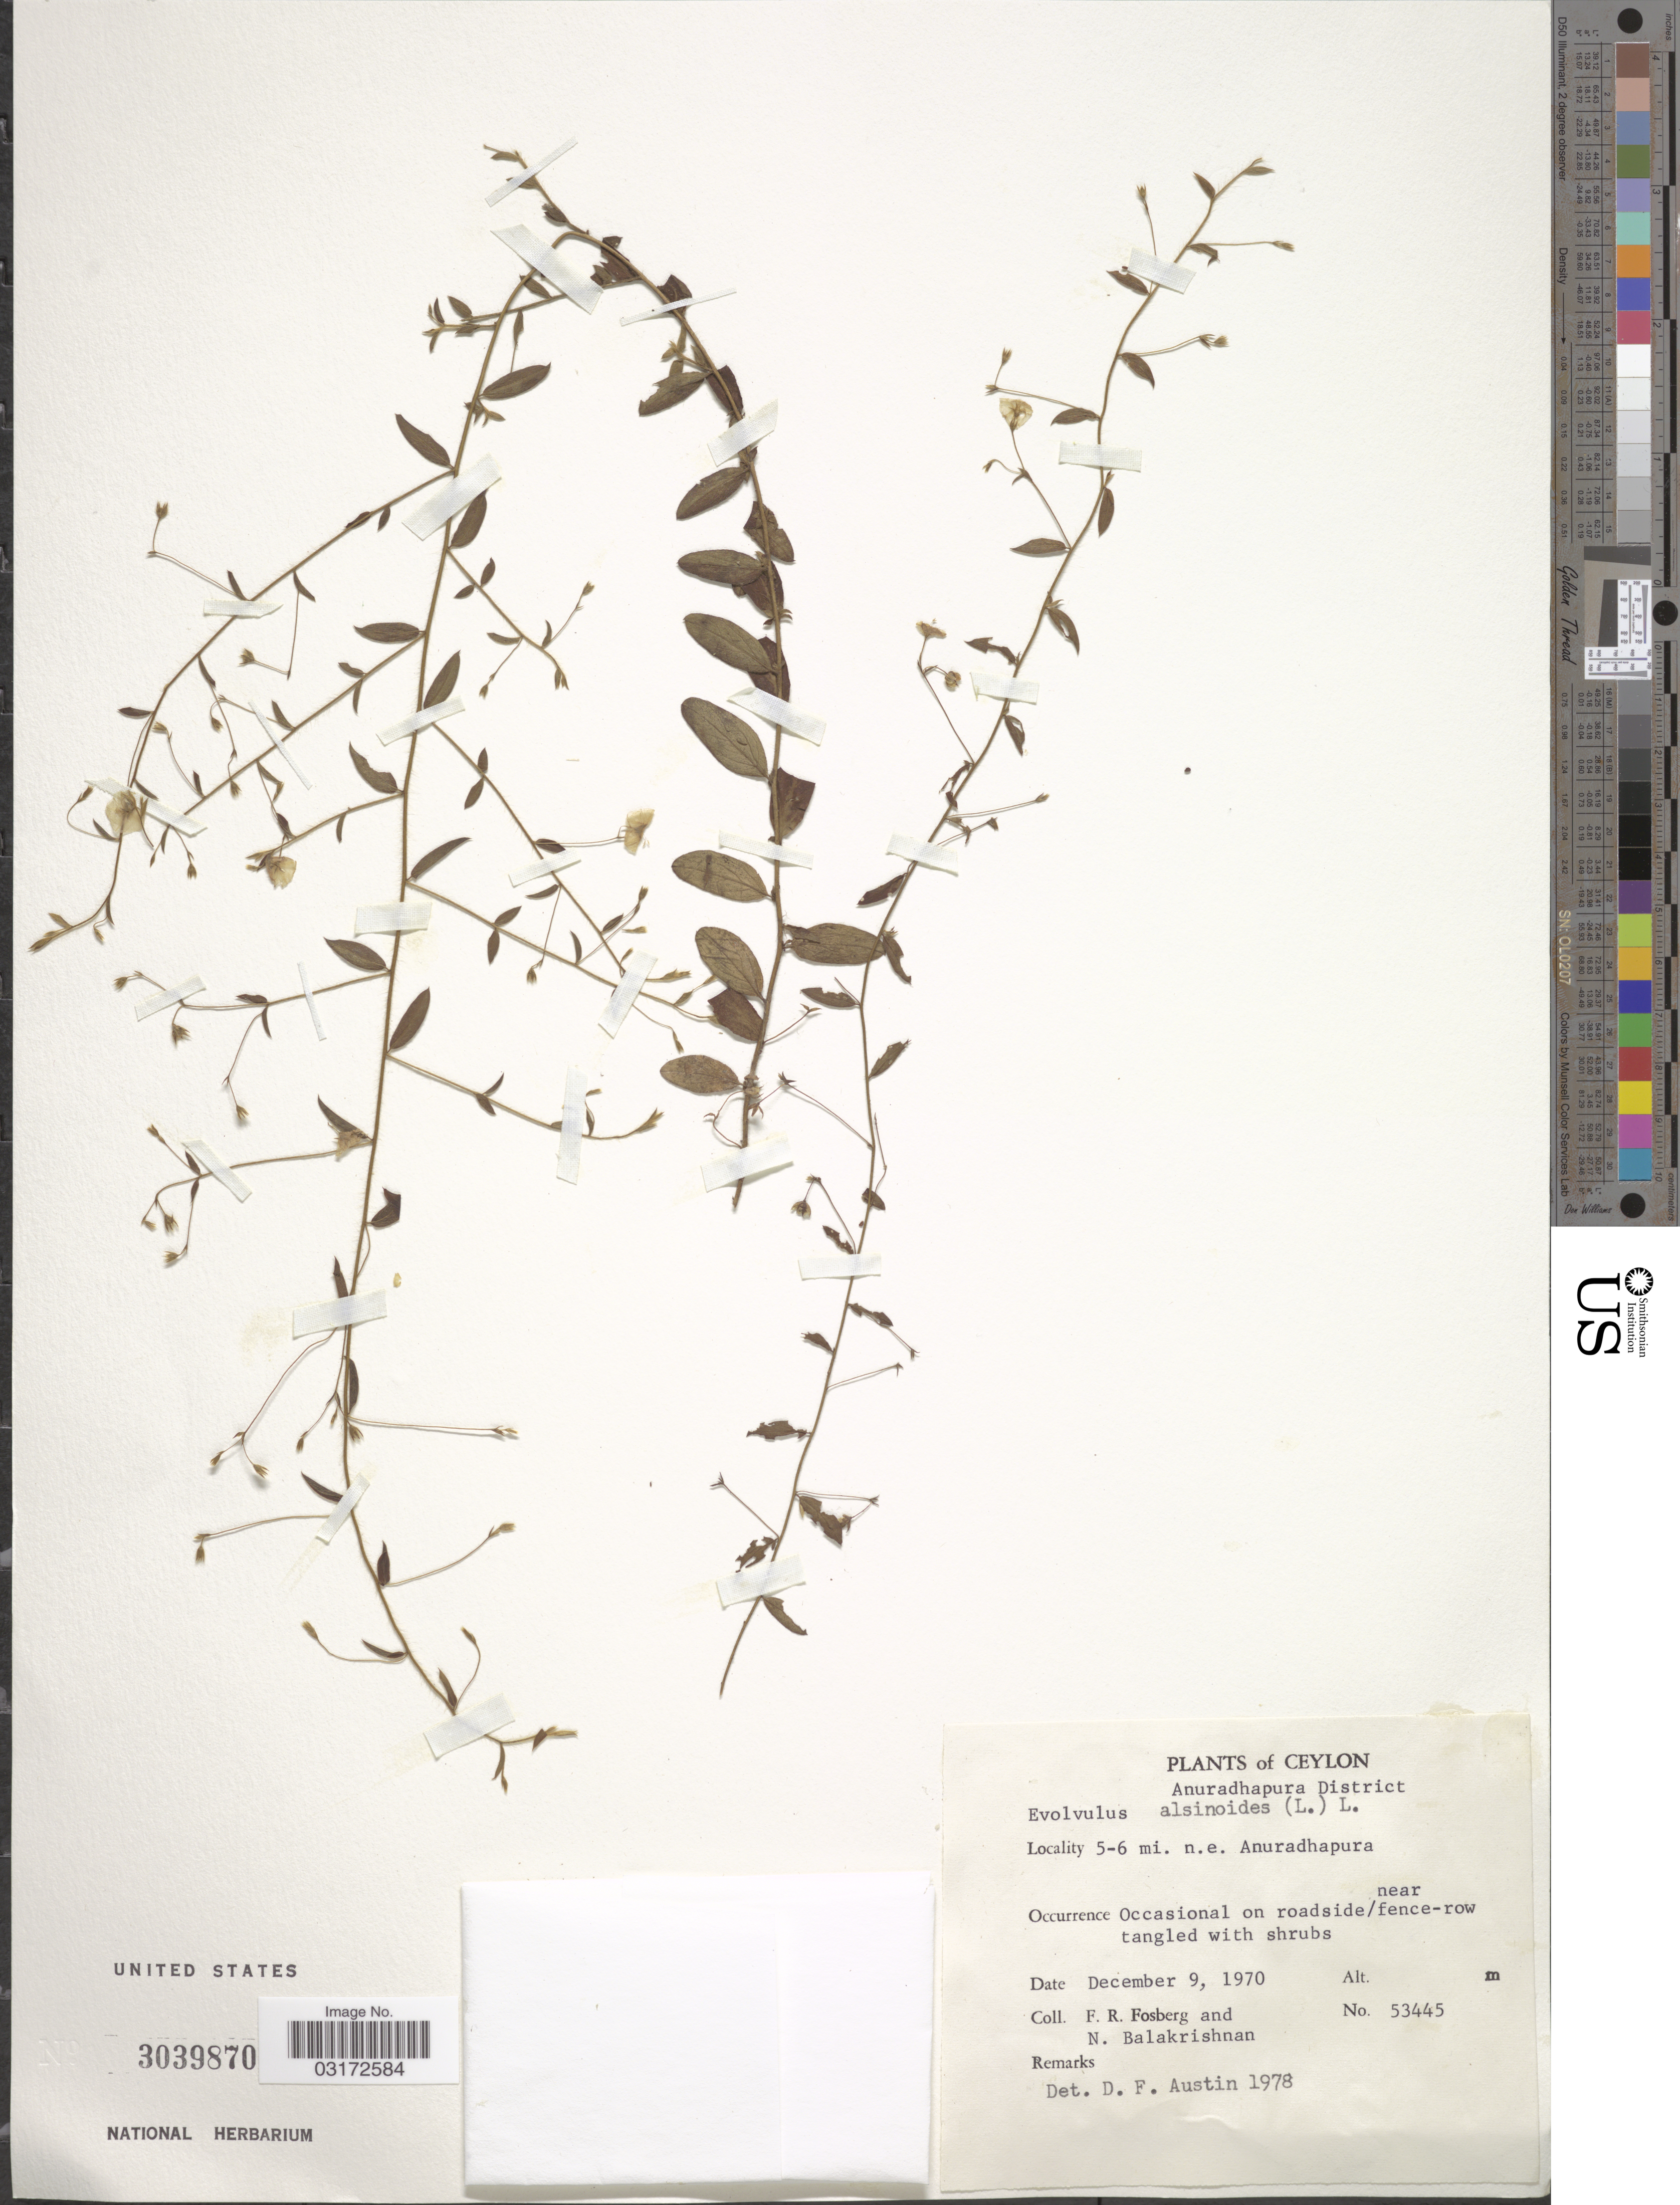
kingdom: Plantae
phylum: Tracheophyta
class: Magnoliopsida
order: Solanales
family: Convolvulaceae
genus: Evolvulus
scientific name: Evolvulus alsinoides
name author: (L.) L.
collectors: F. R. Fosberg & N. Balakrishnan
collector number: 53445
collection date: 1970-12-09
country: Sri Lanka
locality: Ceylon. Anuradhapura District. 5-6 mi. n.e. of Anuradhapura.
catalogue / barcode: US 3039870